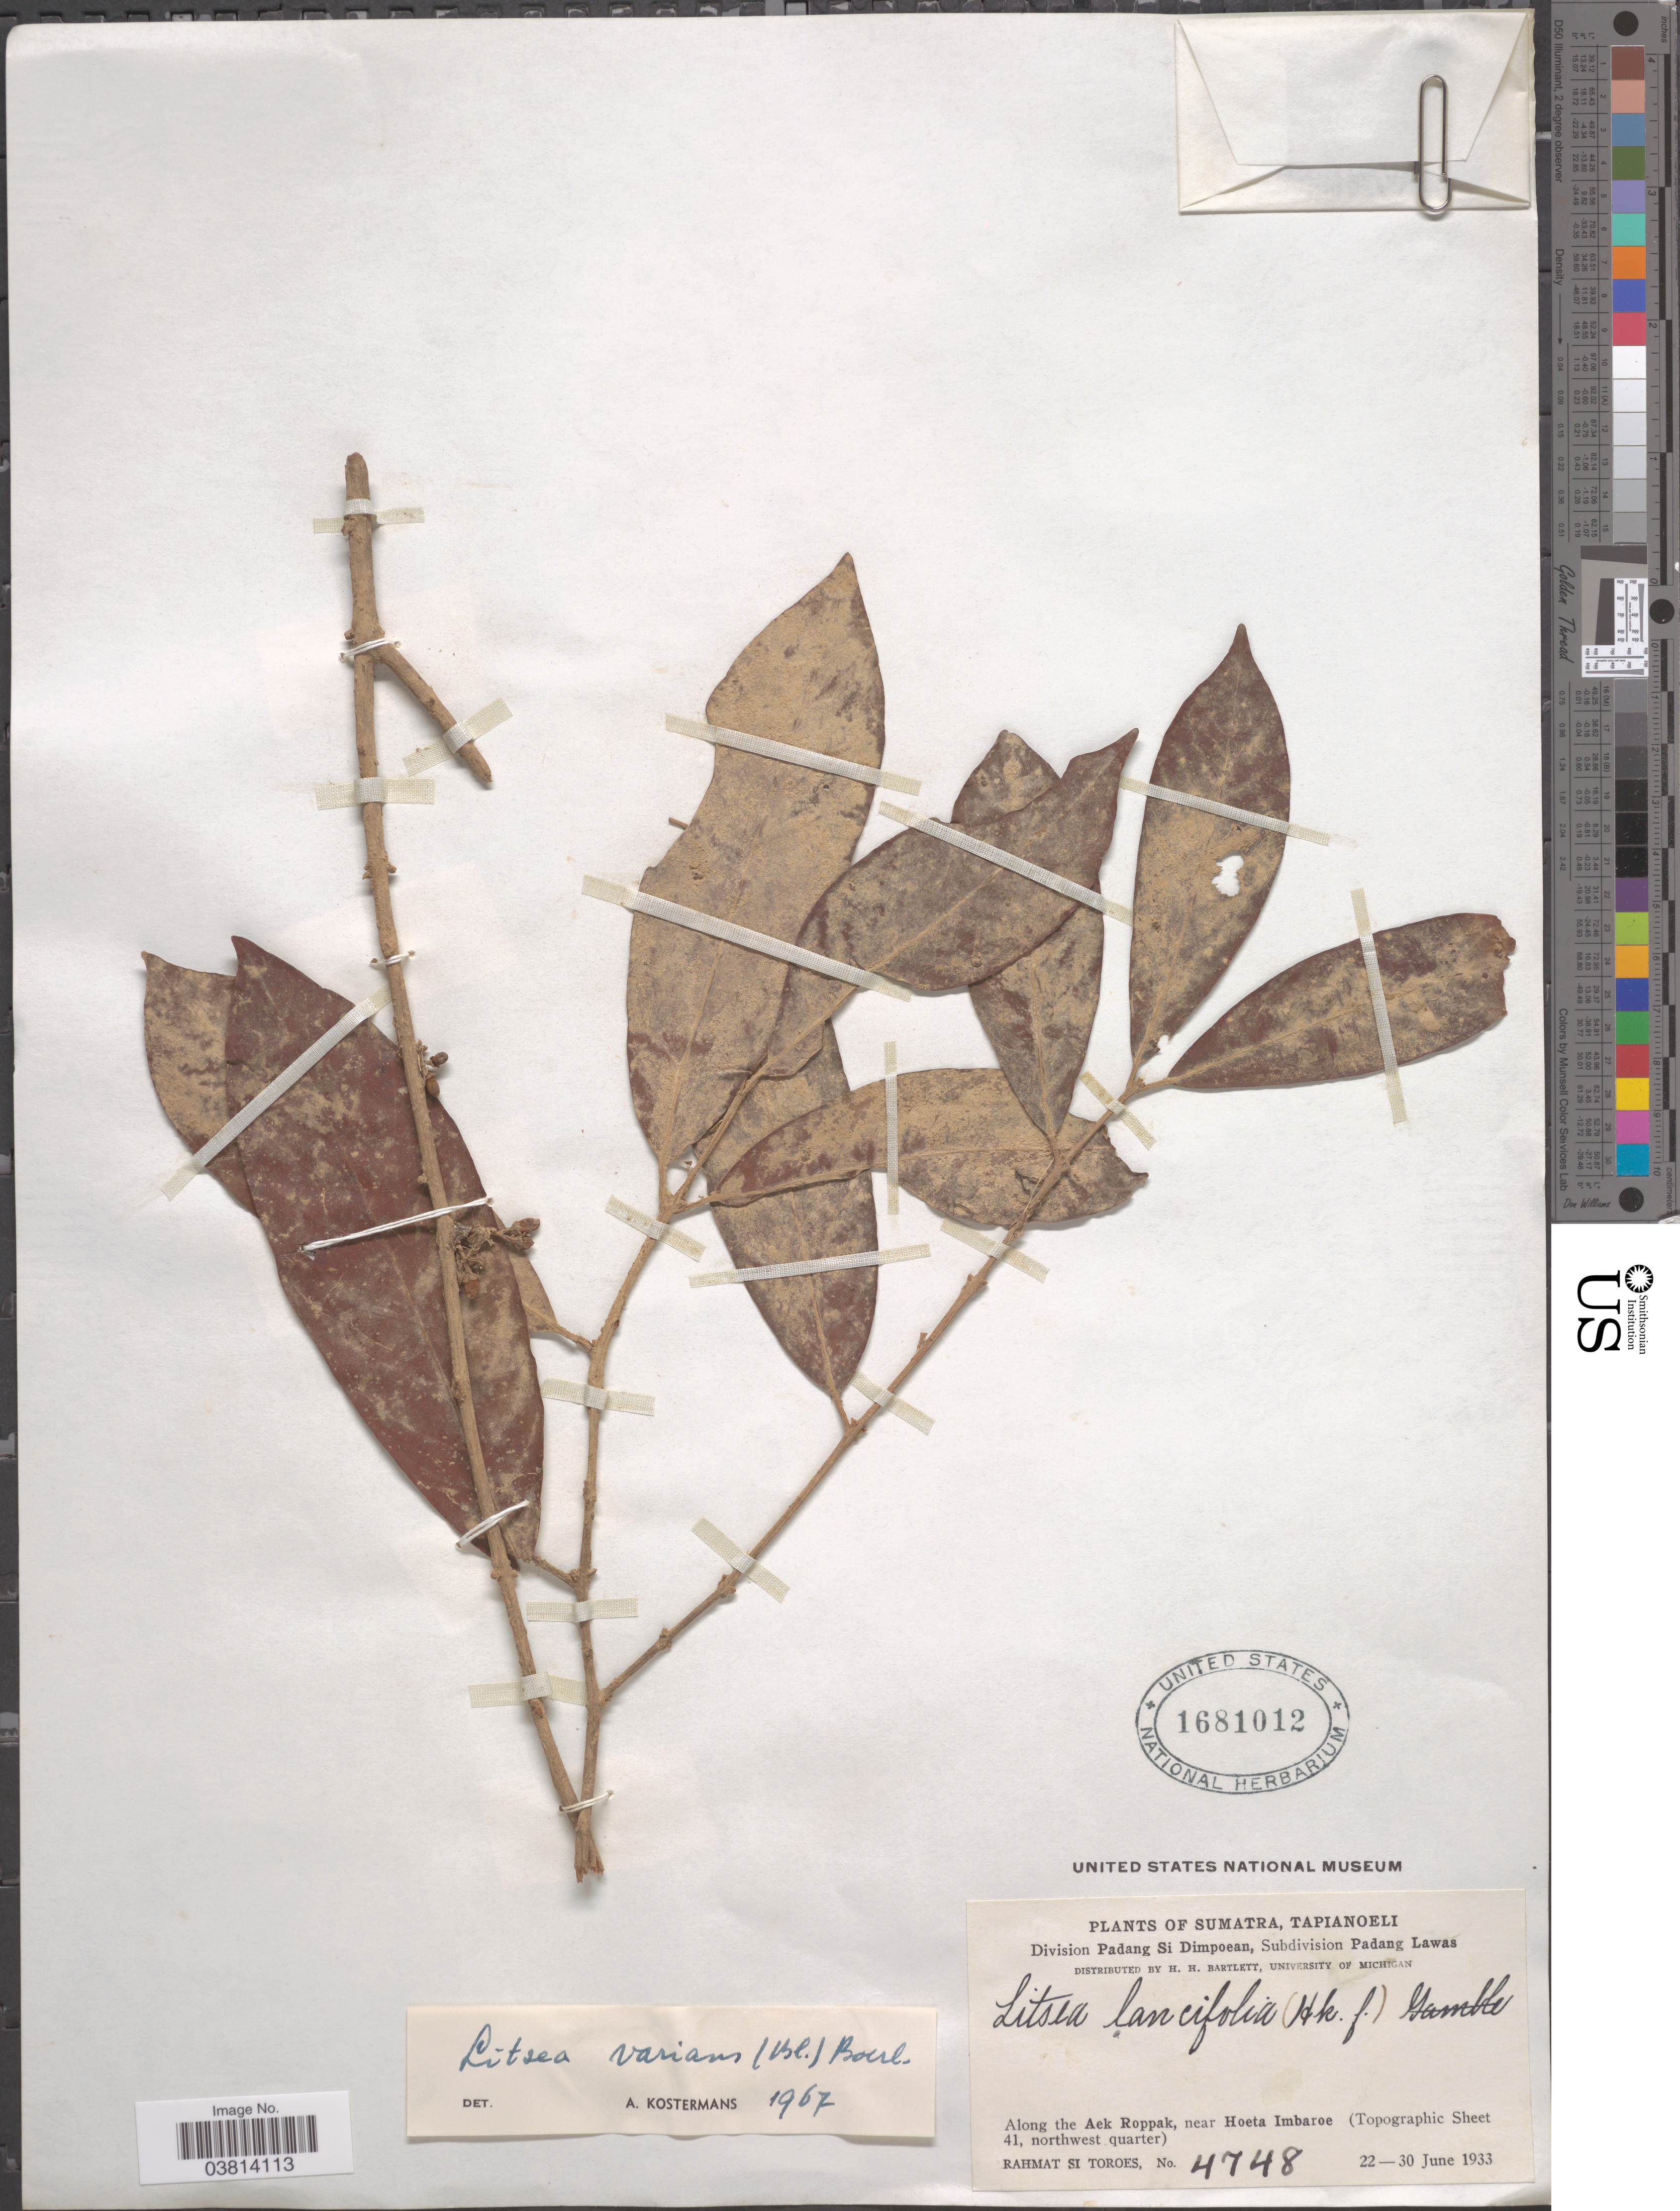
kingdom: Plantae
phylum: Tracheophyta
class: Magnoliopsida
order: Laurales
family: Lauraceae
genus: Litsea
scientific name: Litsea varians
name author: (Blume) Boerl.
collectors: Rahmat Si Boeea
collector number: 4748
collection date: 1933-06-22/1933-06-30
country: Indonesia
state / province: Sumatra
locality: Tapianoeli. Division Padang Si Dimpoean, Subdivision Padang Lawas. Along the Aek Roppak, near Hoeta Imbaroe (Topographic Sheet 41, northwest quarter).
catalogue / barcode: US 1681012